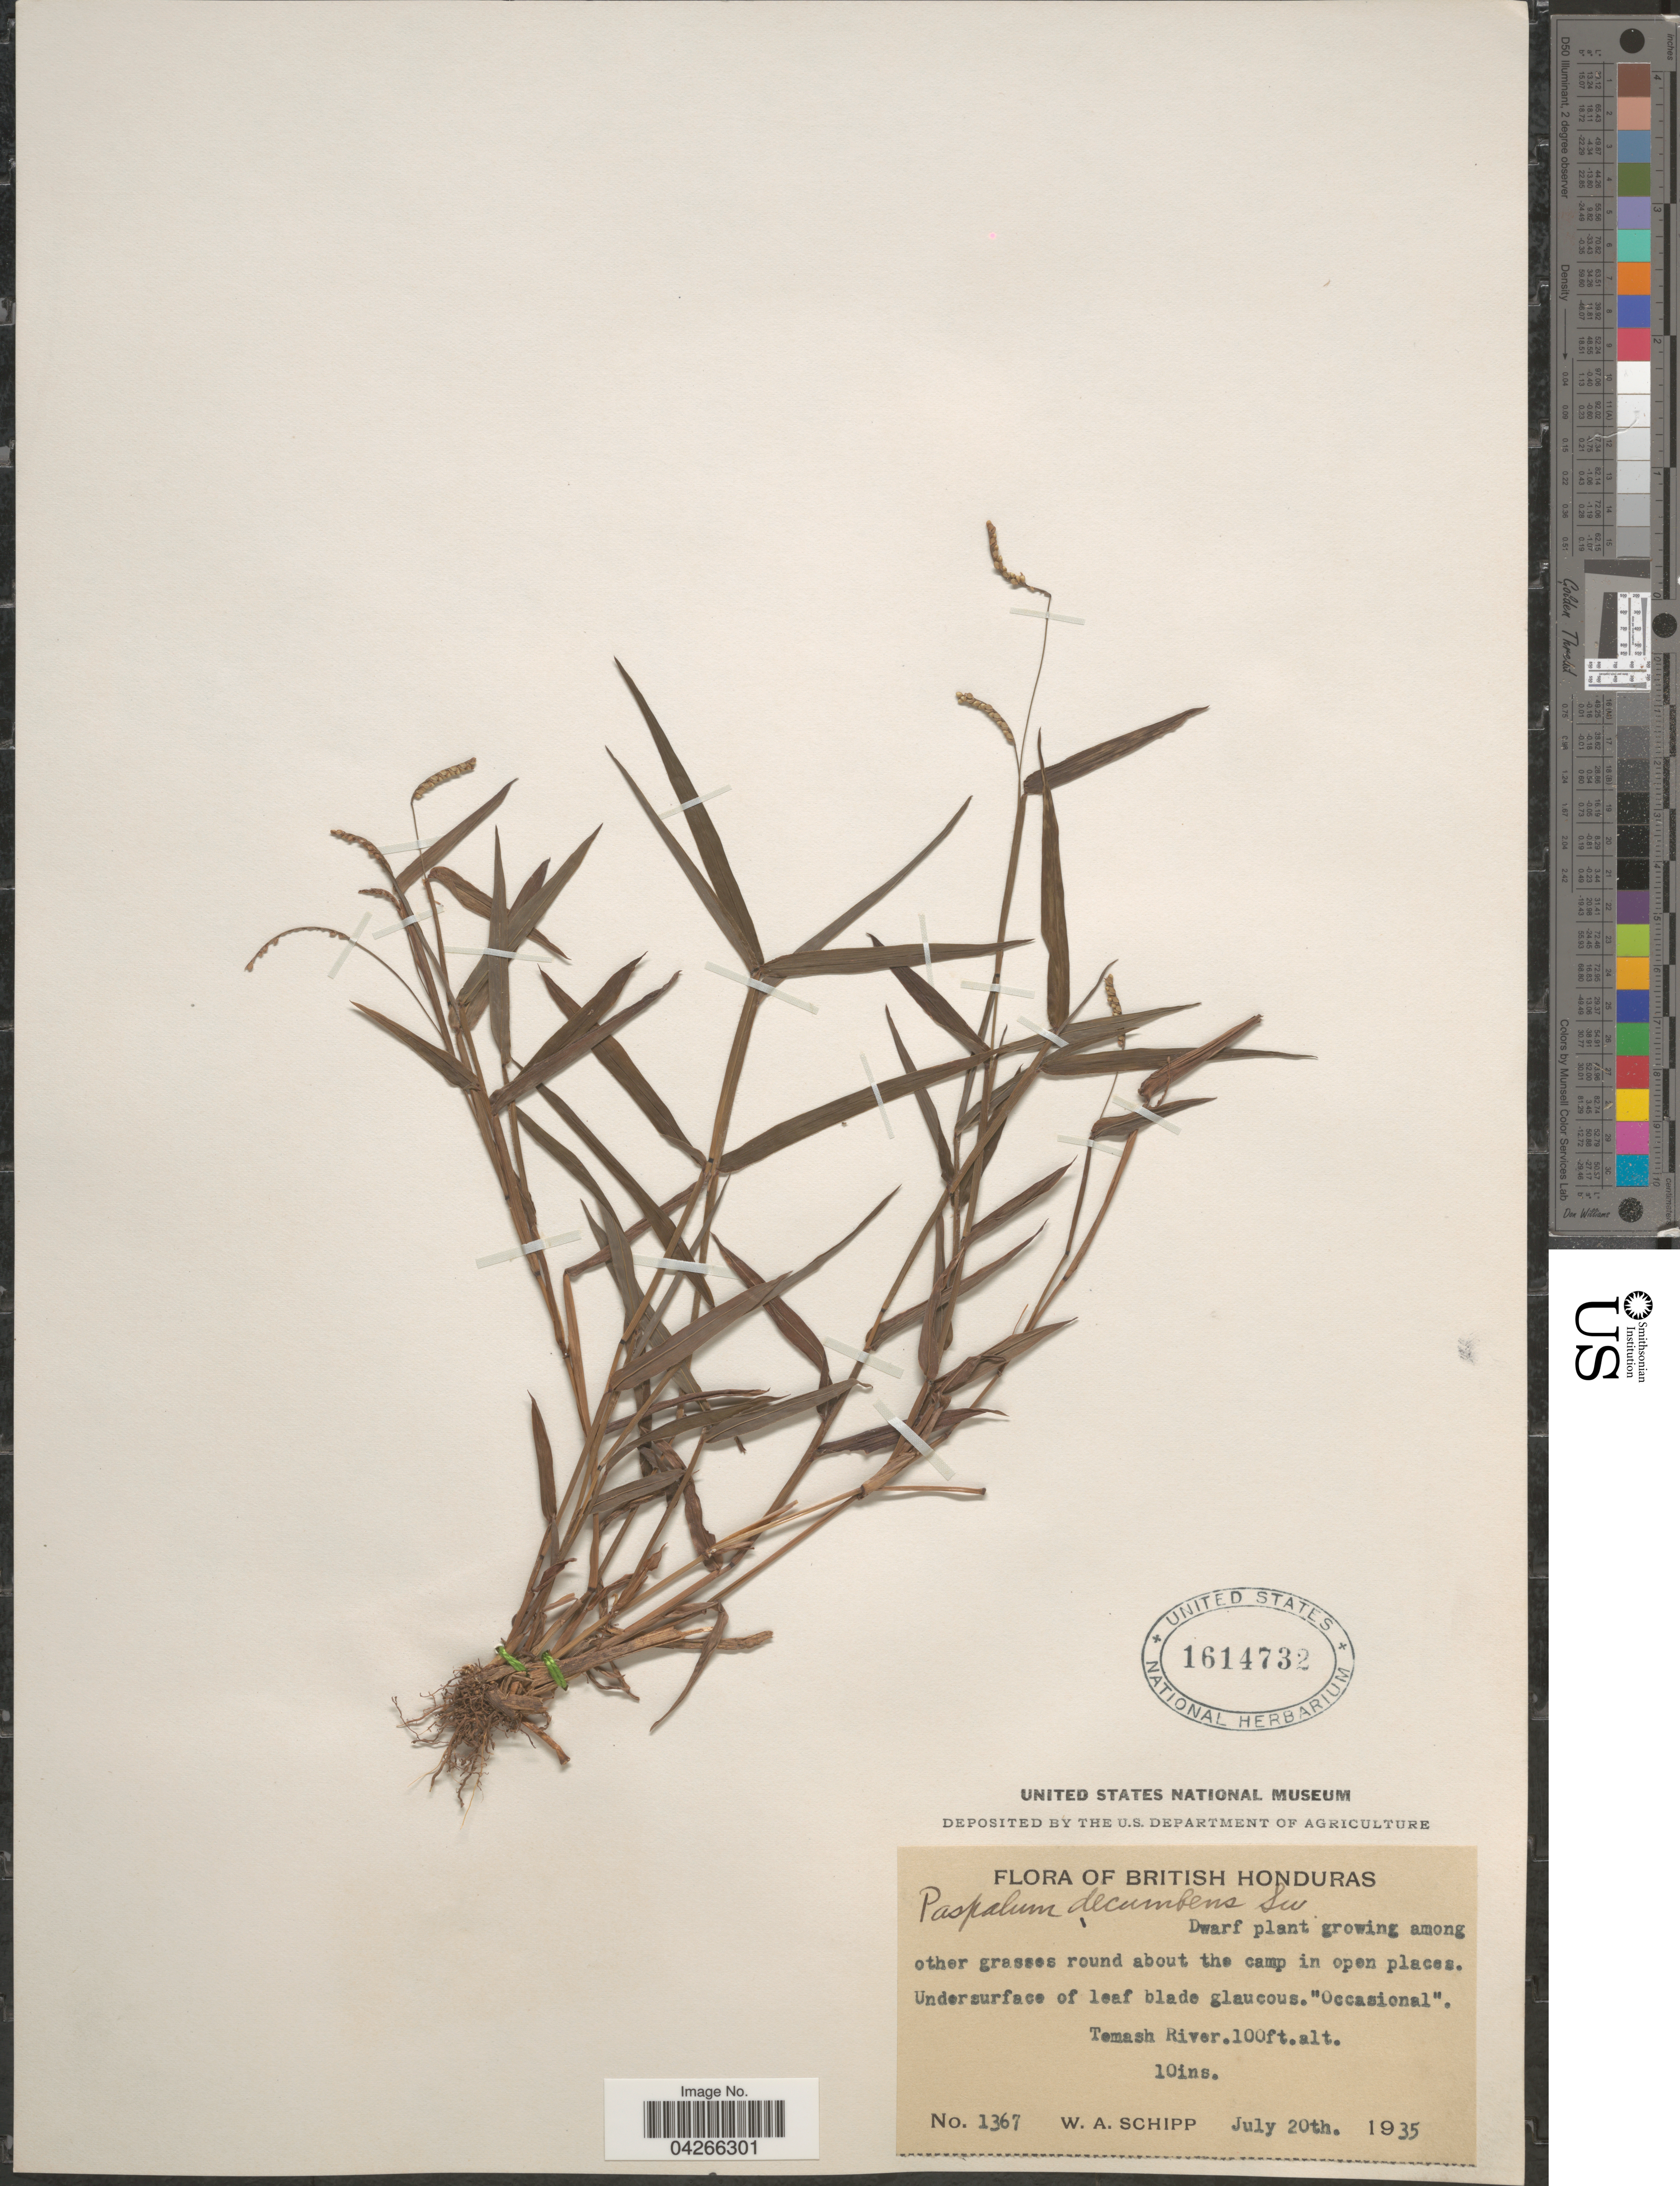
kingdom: Plantae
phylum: Tracheophyta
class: Liliopsida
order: Poales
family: Poaceae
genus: Paspalum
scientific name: Paspalum decumbens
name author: Sw.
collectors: W. Schipp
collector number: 1367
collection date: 1935-07-20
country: Belize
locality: British Honduras. Growing among other grasses round about the camp in open places. Temash River.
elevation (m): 30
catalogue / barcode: US 1614732